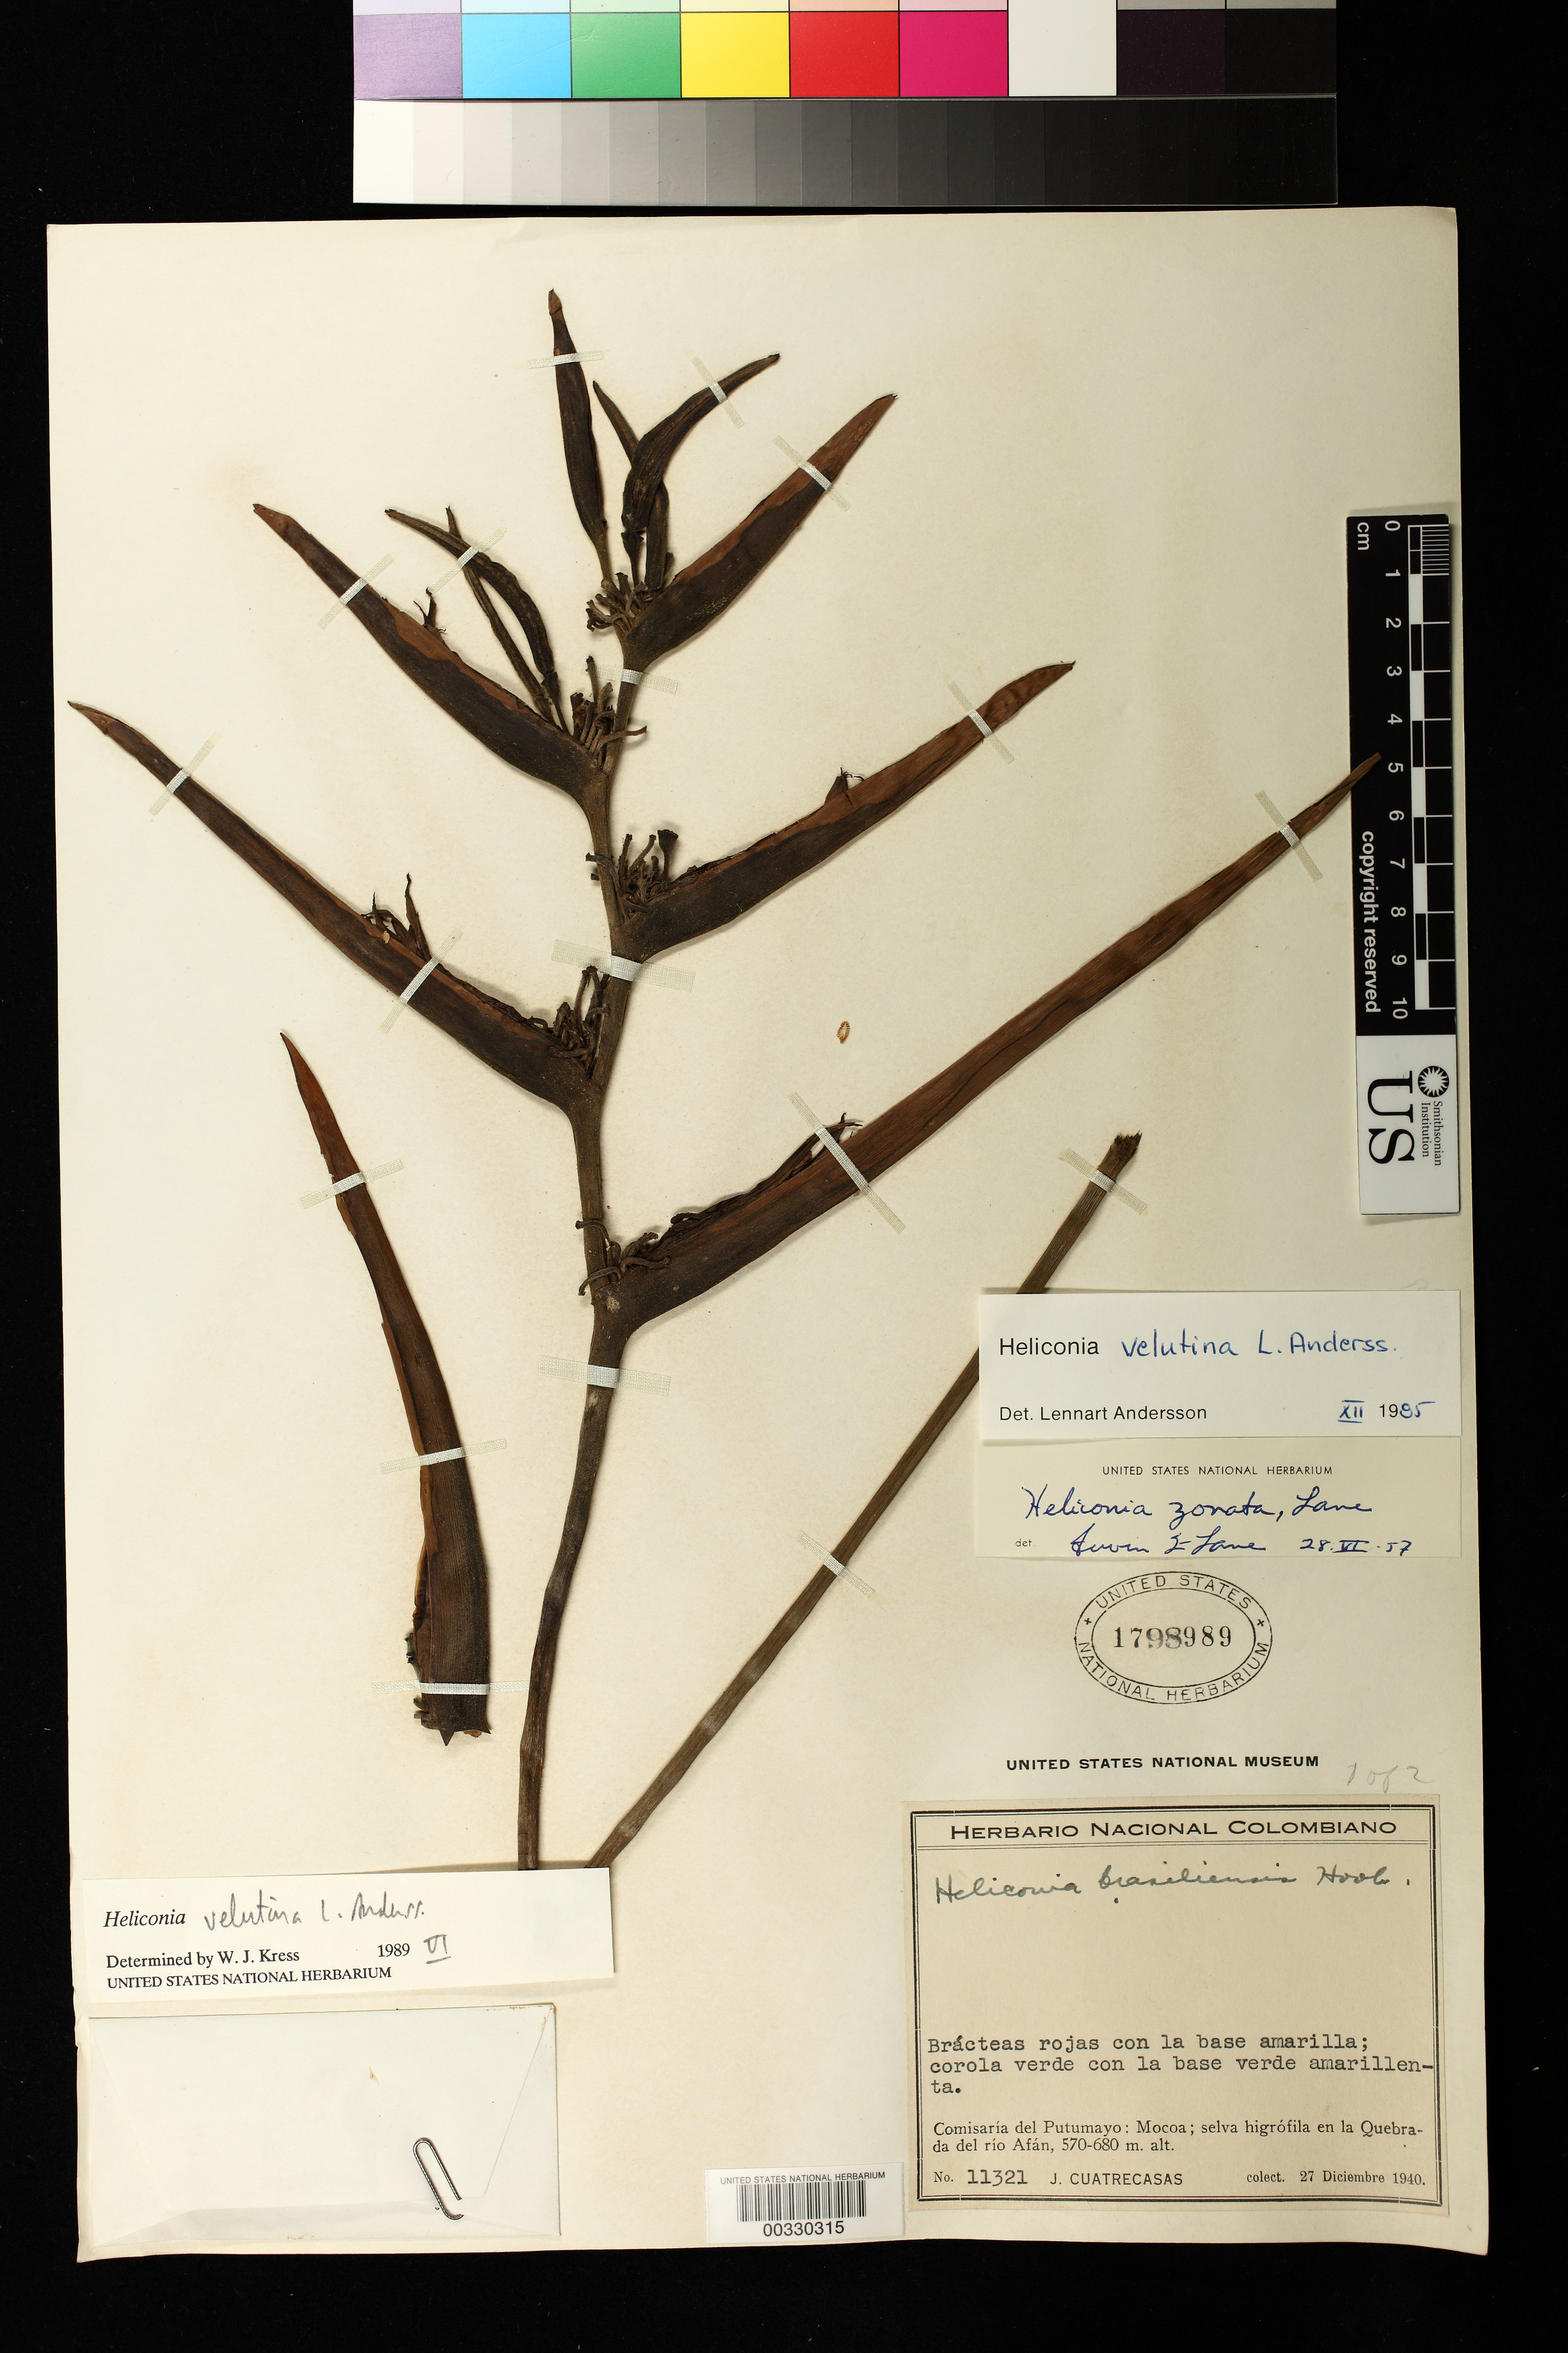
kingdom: Plantae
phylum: Tracheophyta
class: Liliopsida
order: Zingiberales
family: Heliconiaceae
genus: Heliconia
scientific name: Heliconia velutina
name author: L. Andersson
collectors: J. Cuatrecasas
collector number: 11321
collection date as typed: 27 Dec 1940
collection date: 1940-12-27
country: Colombia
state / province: Putumayo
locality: Mocoa, in Quebrada of Rio Afan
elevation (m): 570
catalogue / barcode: US 1798989